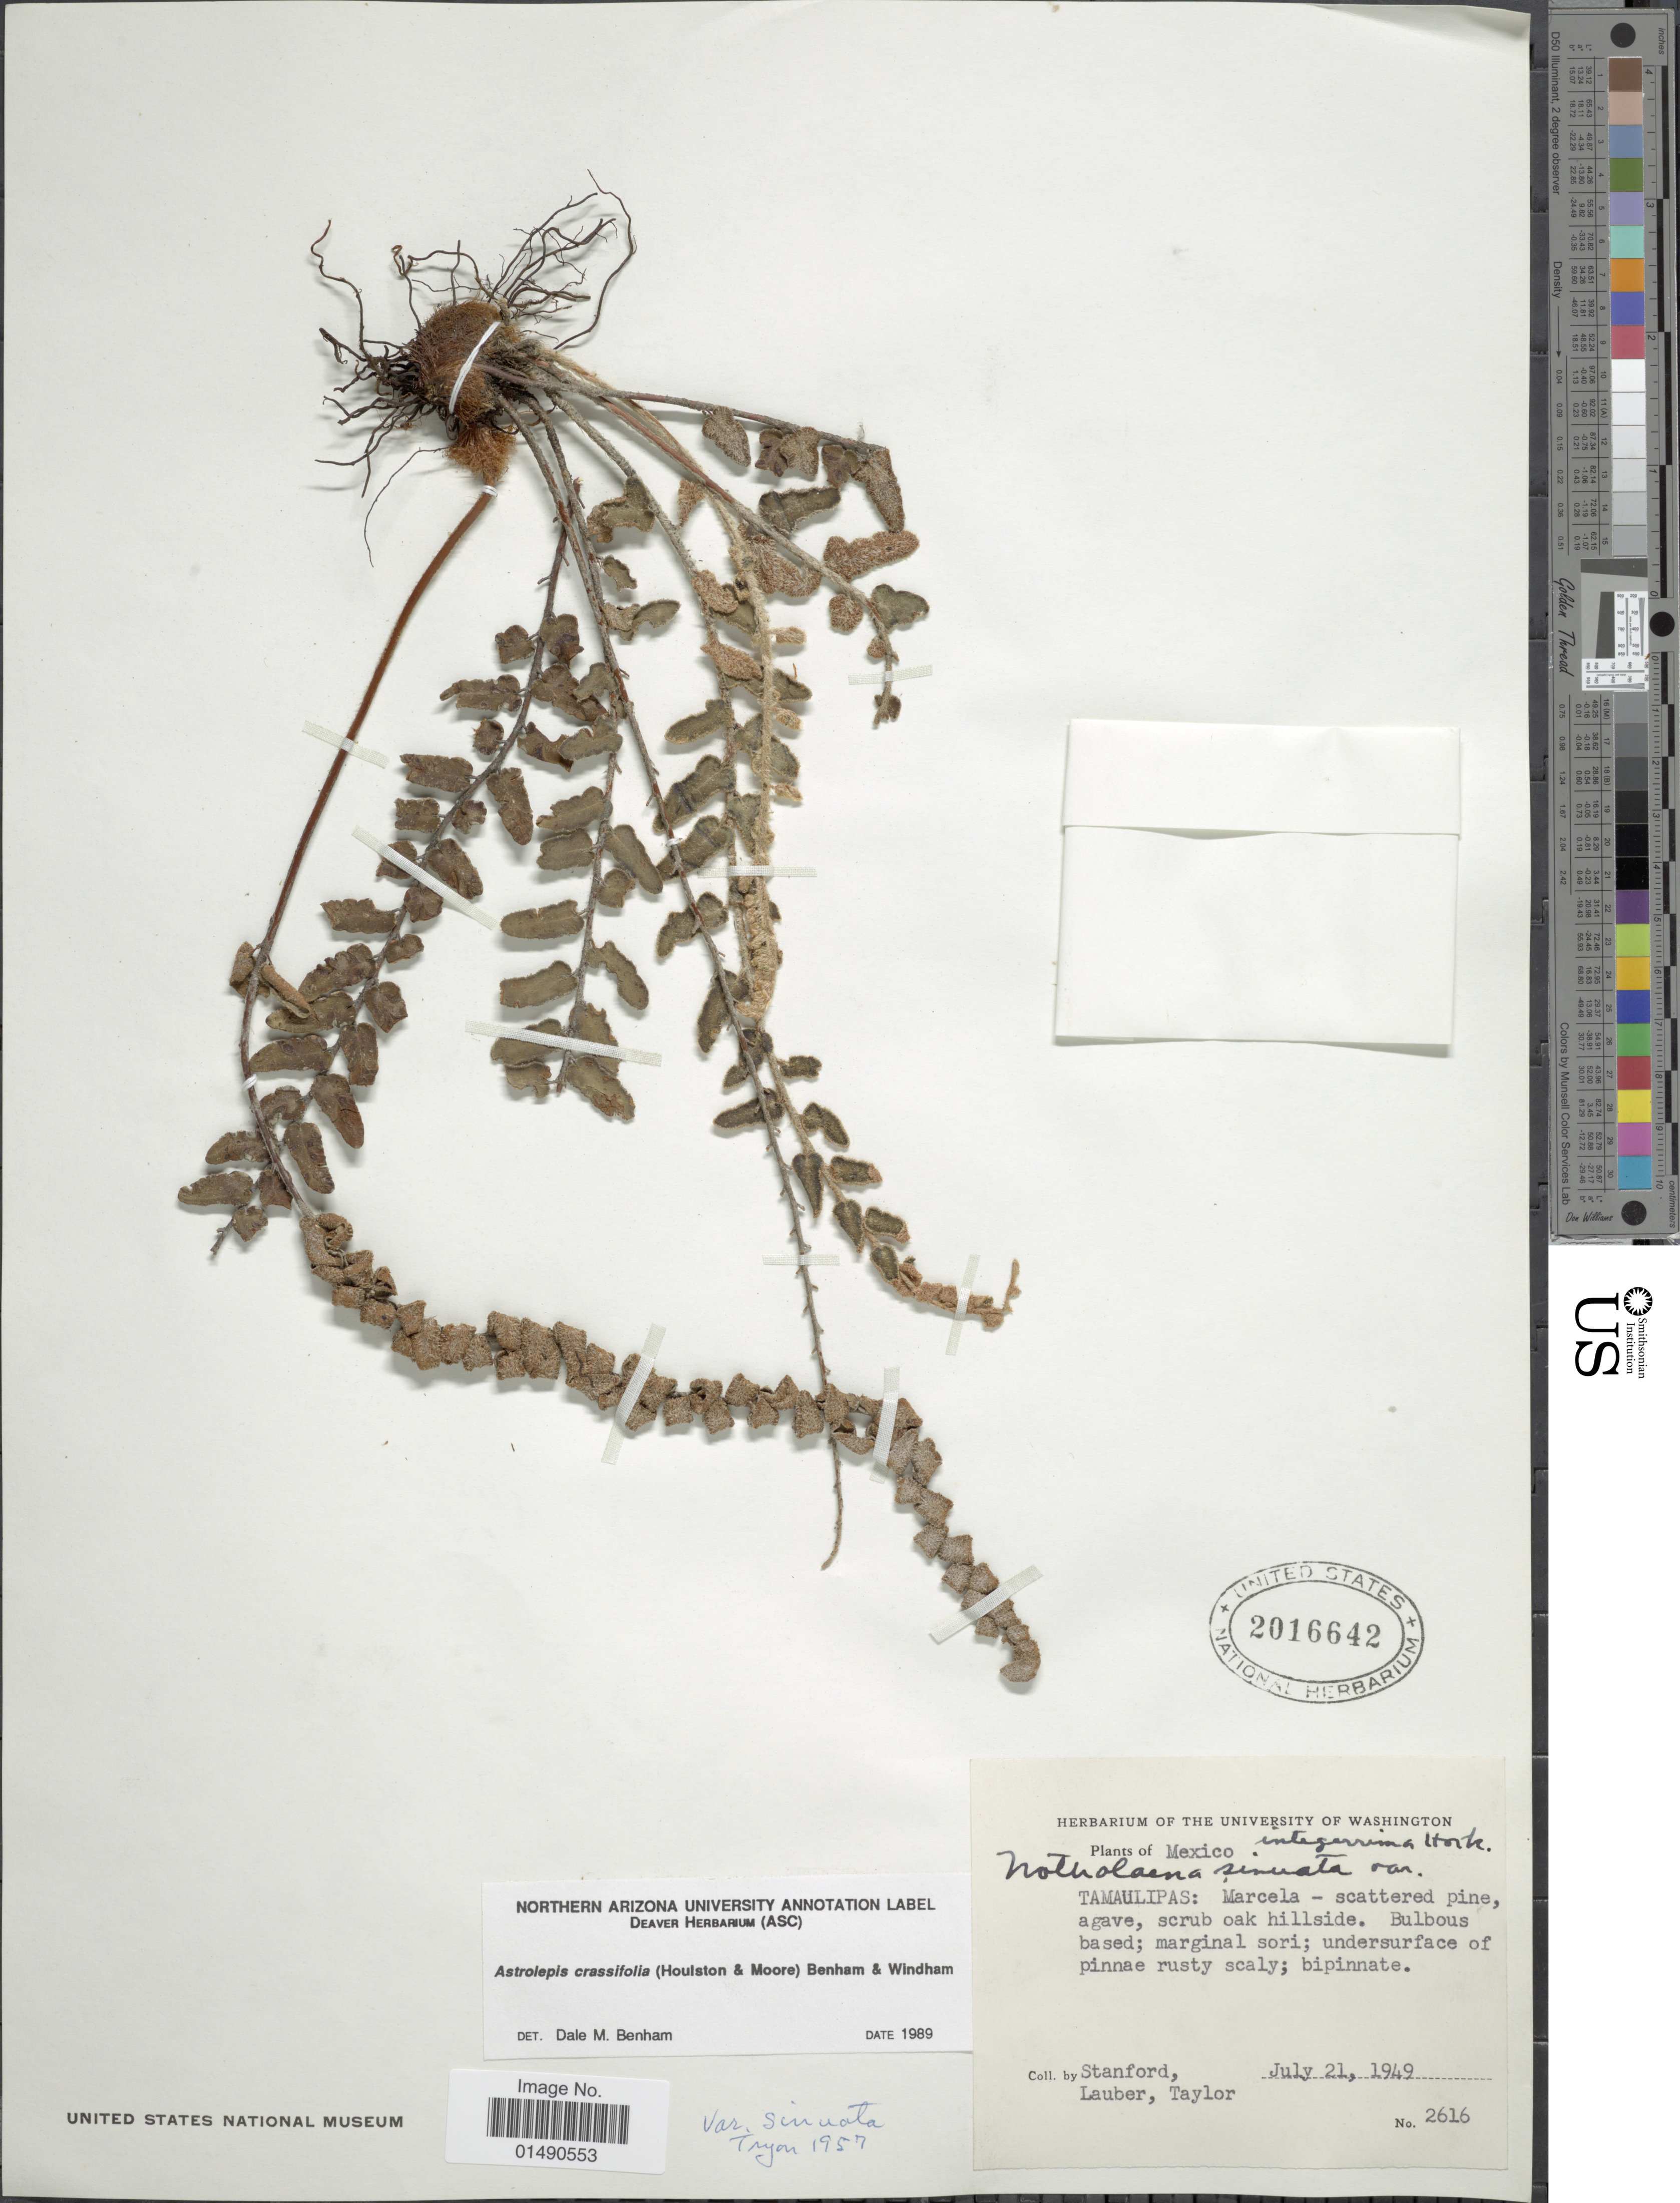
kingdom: Plantae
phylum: Tracheophyta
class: Polypodiopsida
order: Polypodiales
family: Pteridaceae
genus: Astrolepis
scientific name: Astrolepis crassifolia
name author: (Houlston & T. Moore) D.M. Benham & Windham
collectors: -. Stanford, Lauber, -- & -- Taylor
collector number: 2616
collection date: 1949-07-21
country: Mexico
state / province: Tamaulipas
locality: Marcela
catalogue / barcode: US 2016642